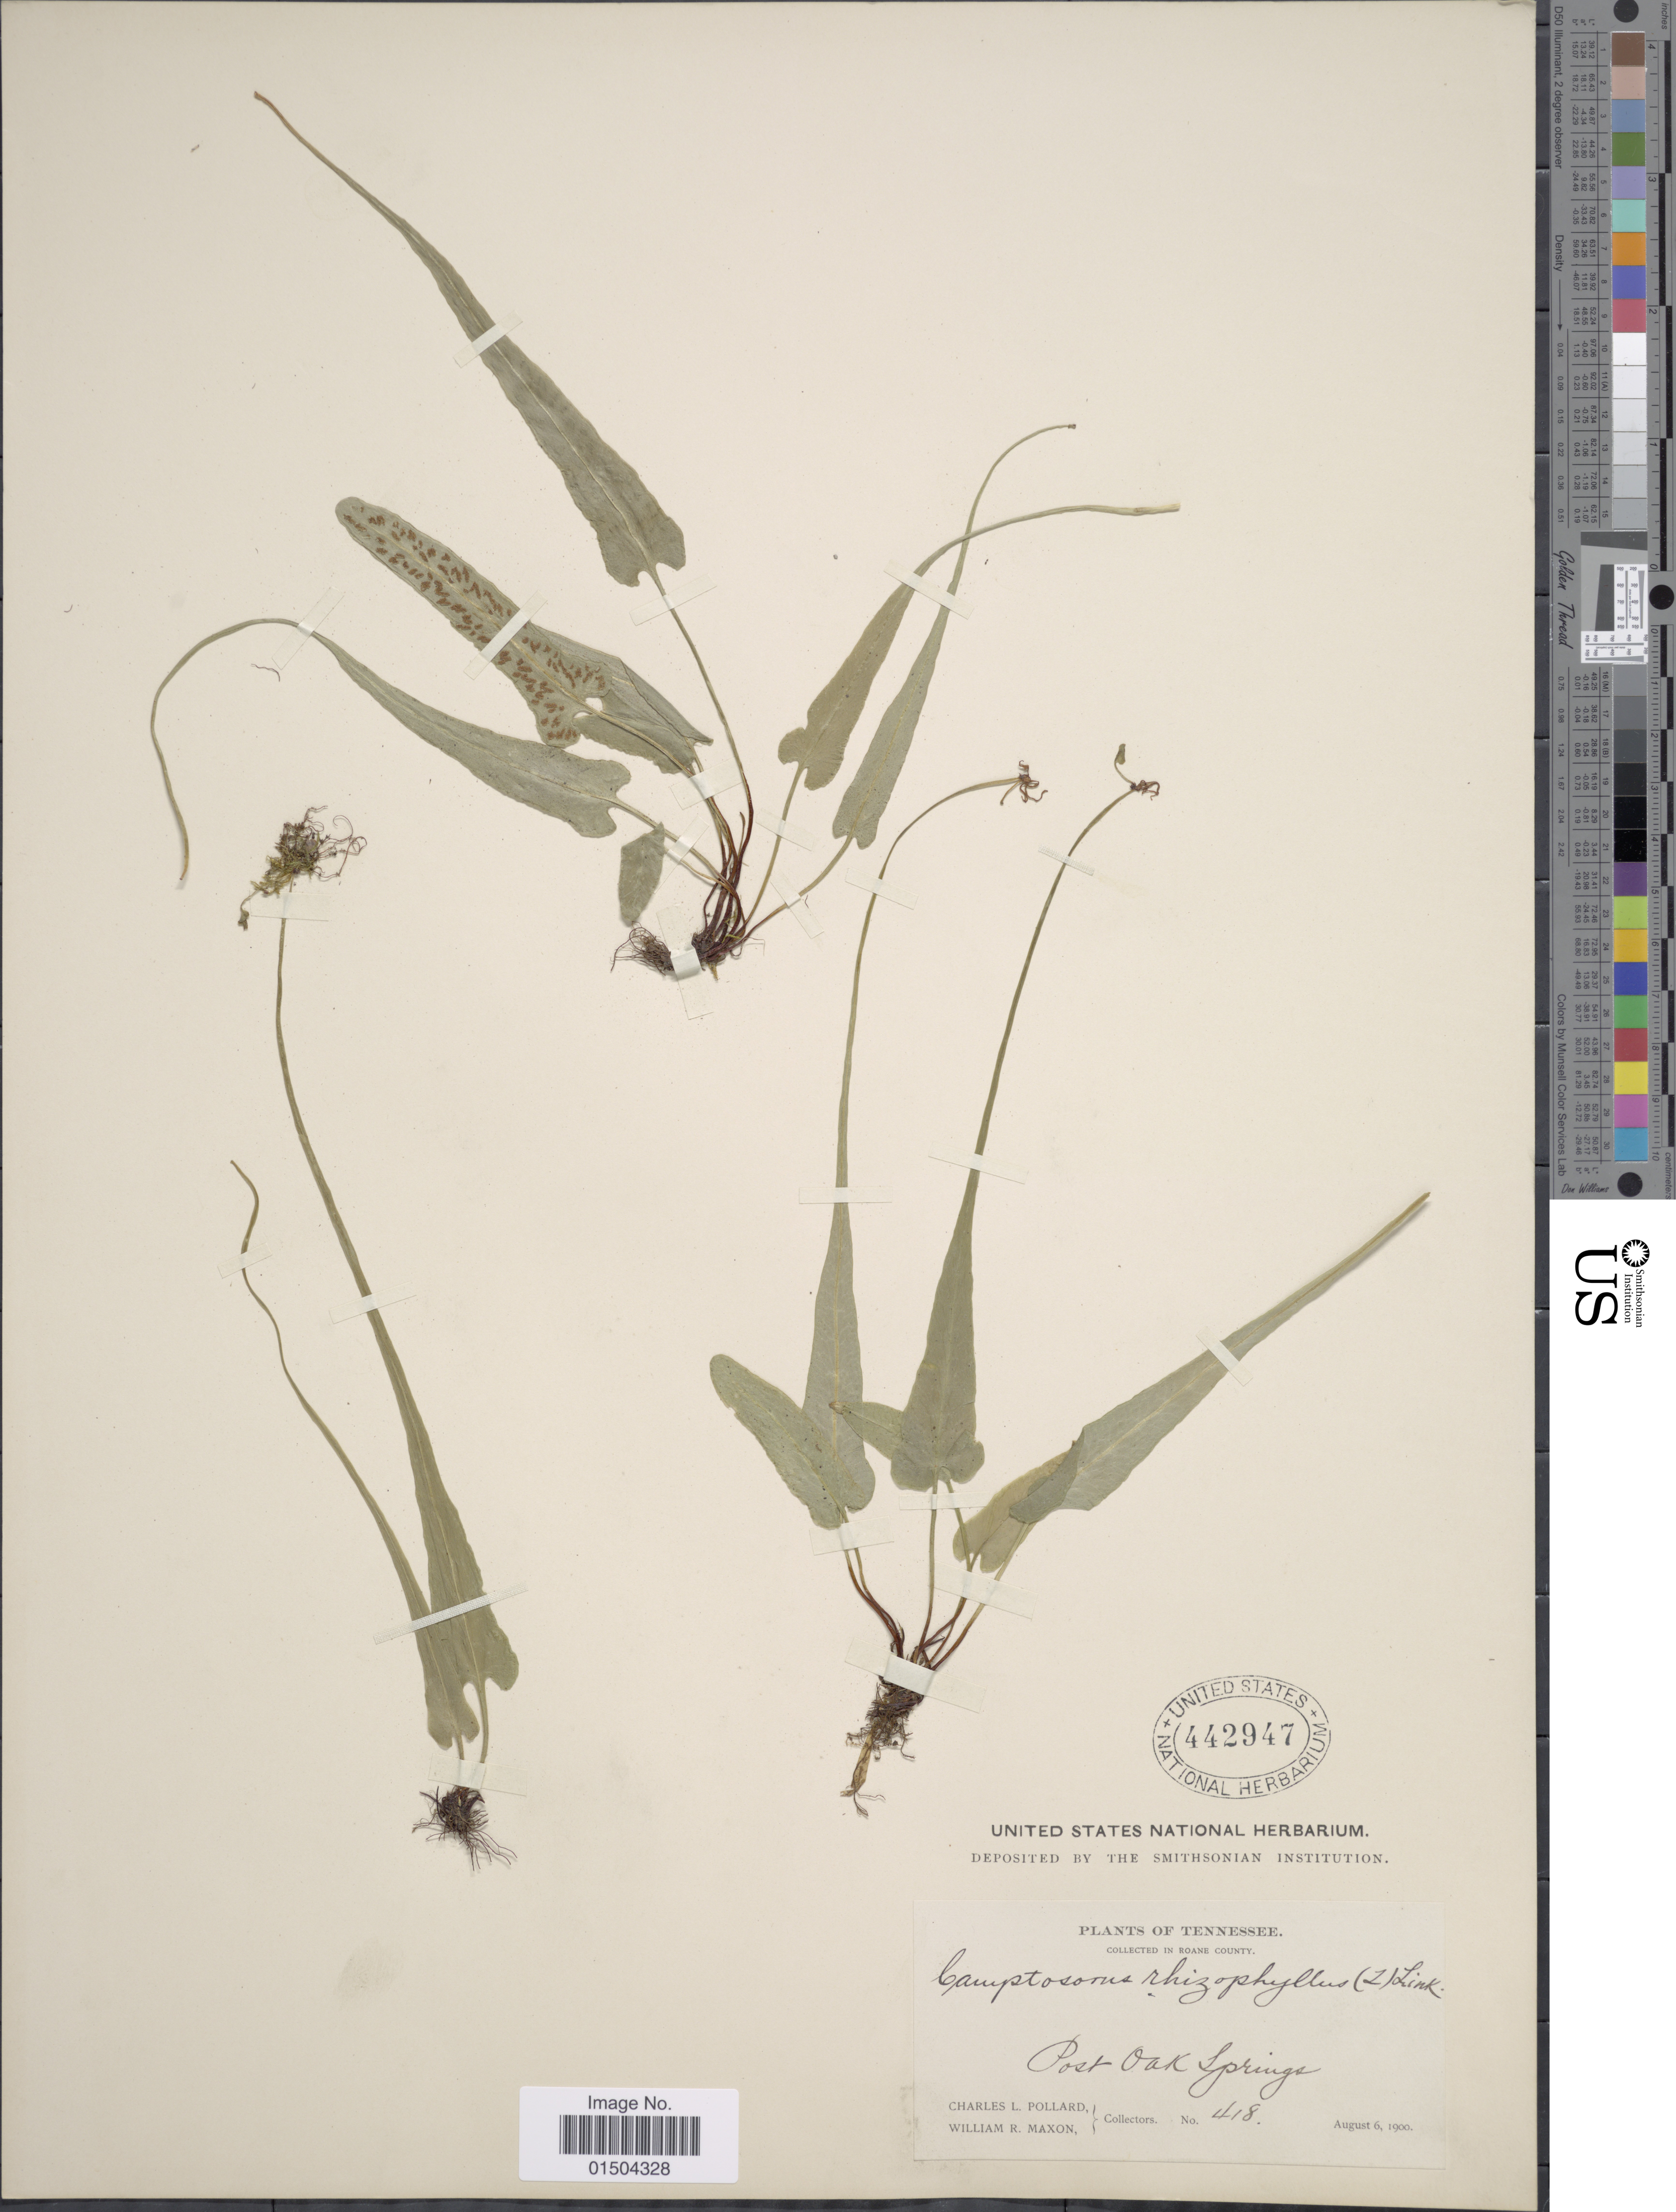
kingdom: Plantae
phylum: Tracheophyta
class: Polypodiopsida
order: Polypodiales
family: Aspleniaceae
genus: Asplenium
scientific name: Asplenium rhizophyllum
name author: L.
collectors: C. L. Pollard & W. R. Maxon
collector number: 418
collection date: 1900-08-06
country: United States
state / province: Tennessee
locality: Roane County. Post Oak Springs.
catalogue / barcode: US 442947